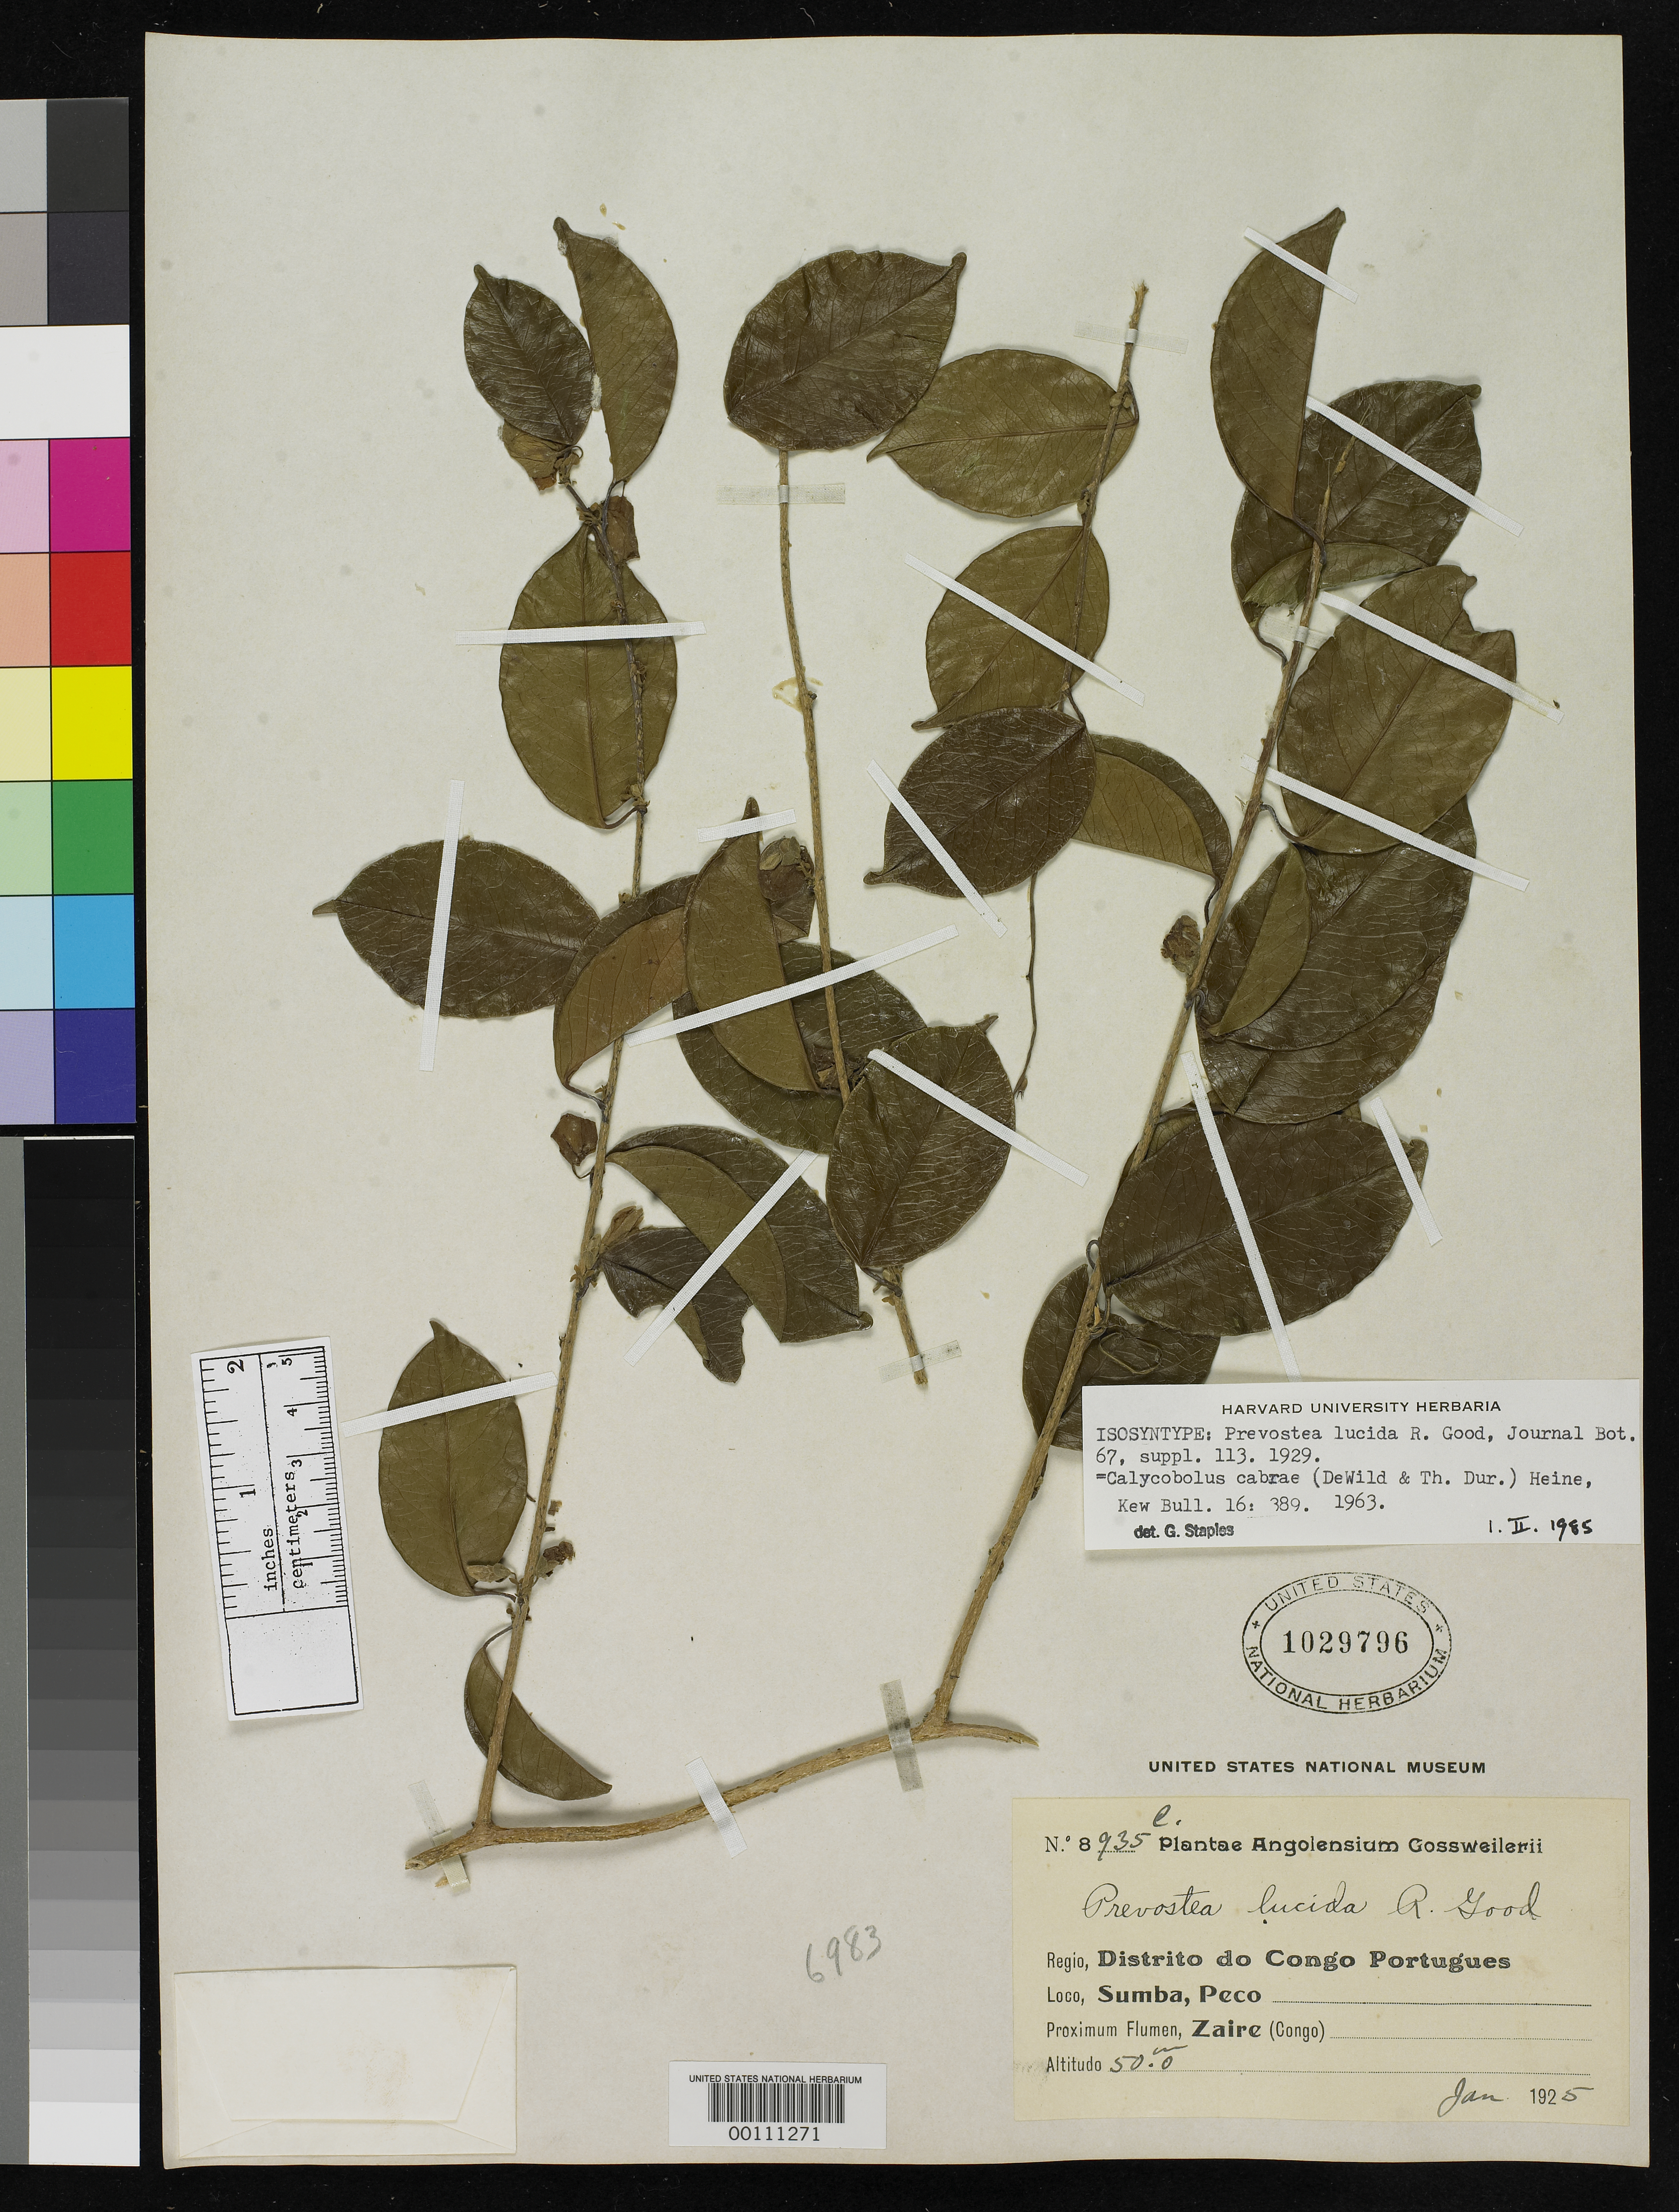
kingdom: Plantae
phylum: Tracheophyta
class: Magnoliopsida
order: Solanales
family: Convolvulaceae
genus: Prevostea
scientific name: Prevostea lucida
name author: R.D. Good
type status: Isosyntype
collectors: J. Gossweiler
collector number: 8935 c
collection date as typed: Jan 1925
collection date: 1925-01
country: Angola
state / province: Cabinda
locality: Sumba, Peco.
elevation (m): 50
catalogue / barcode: US 1029796